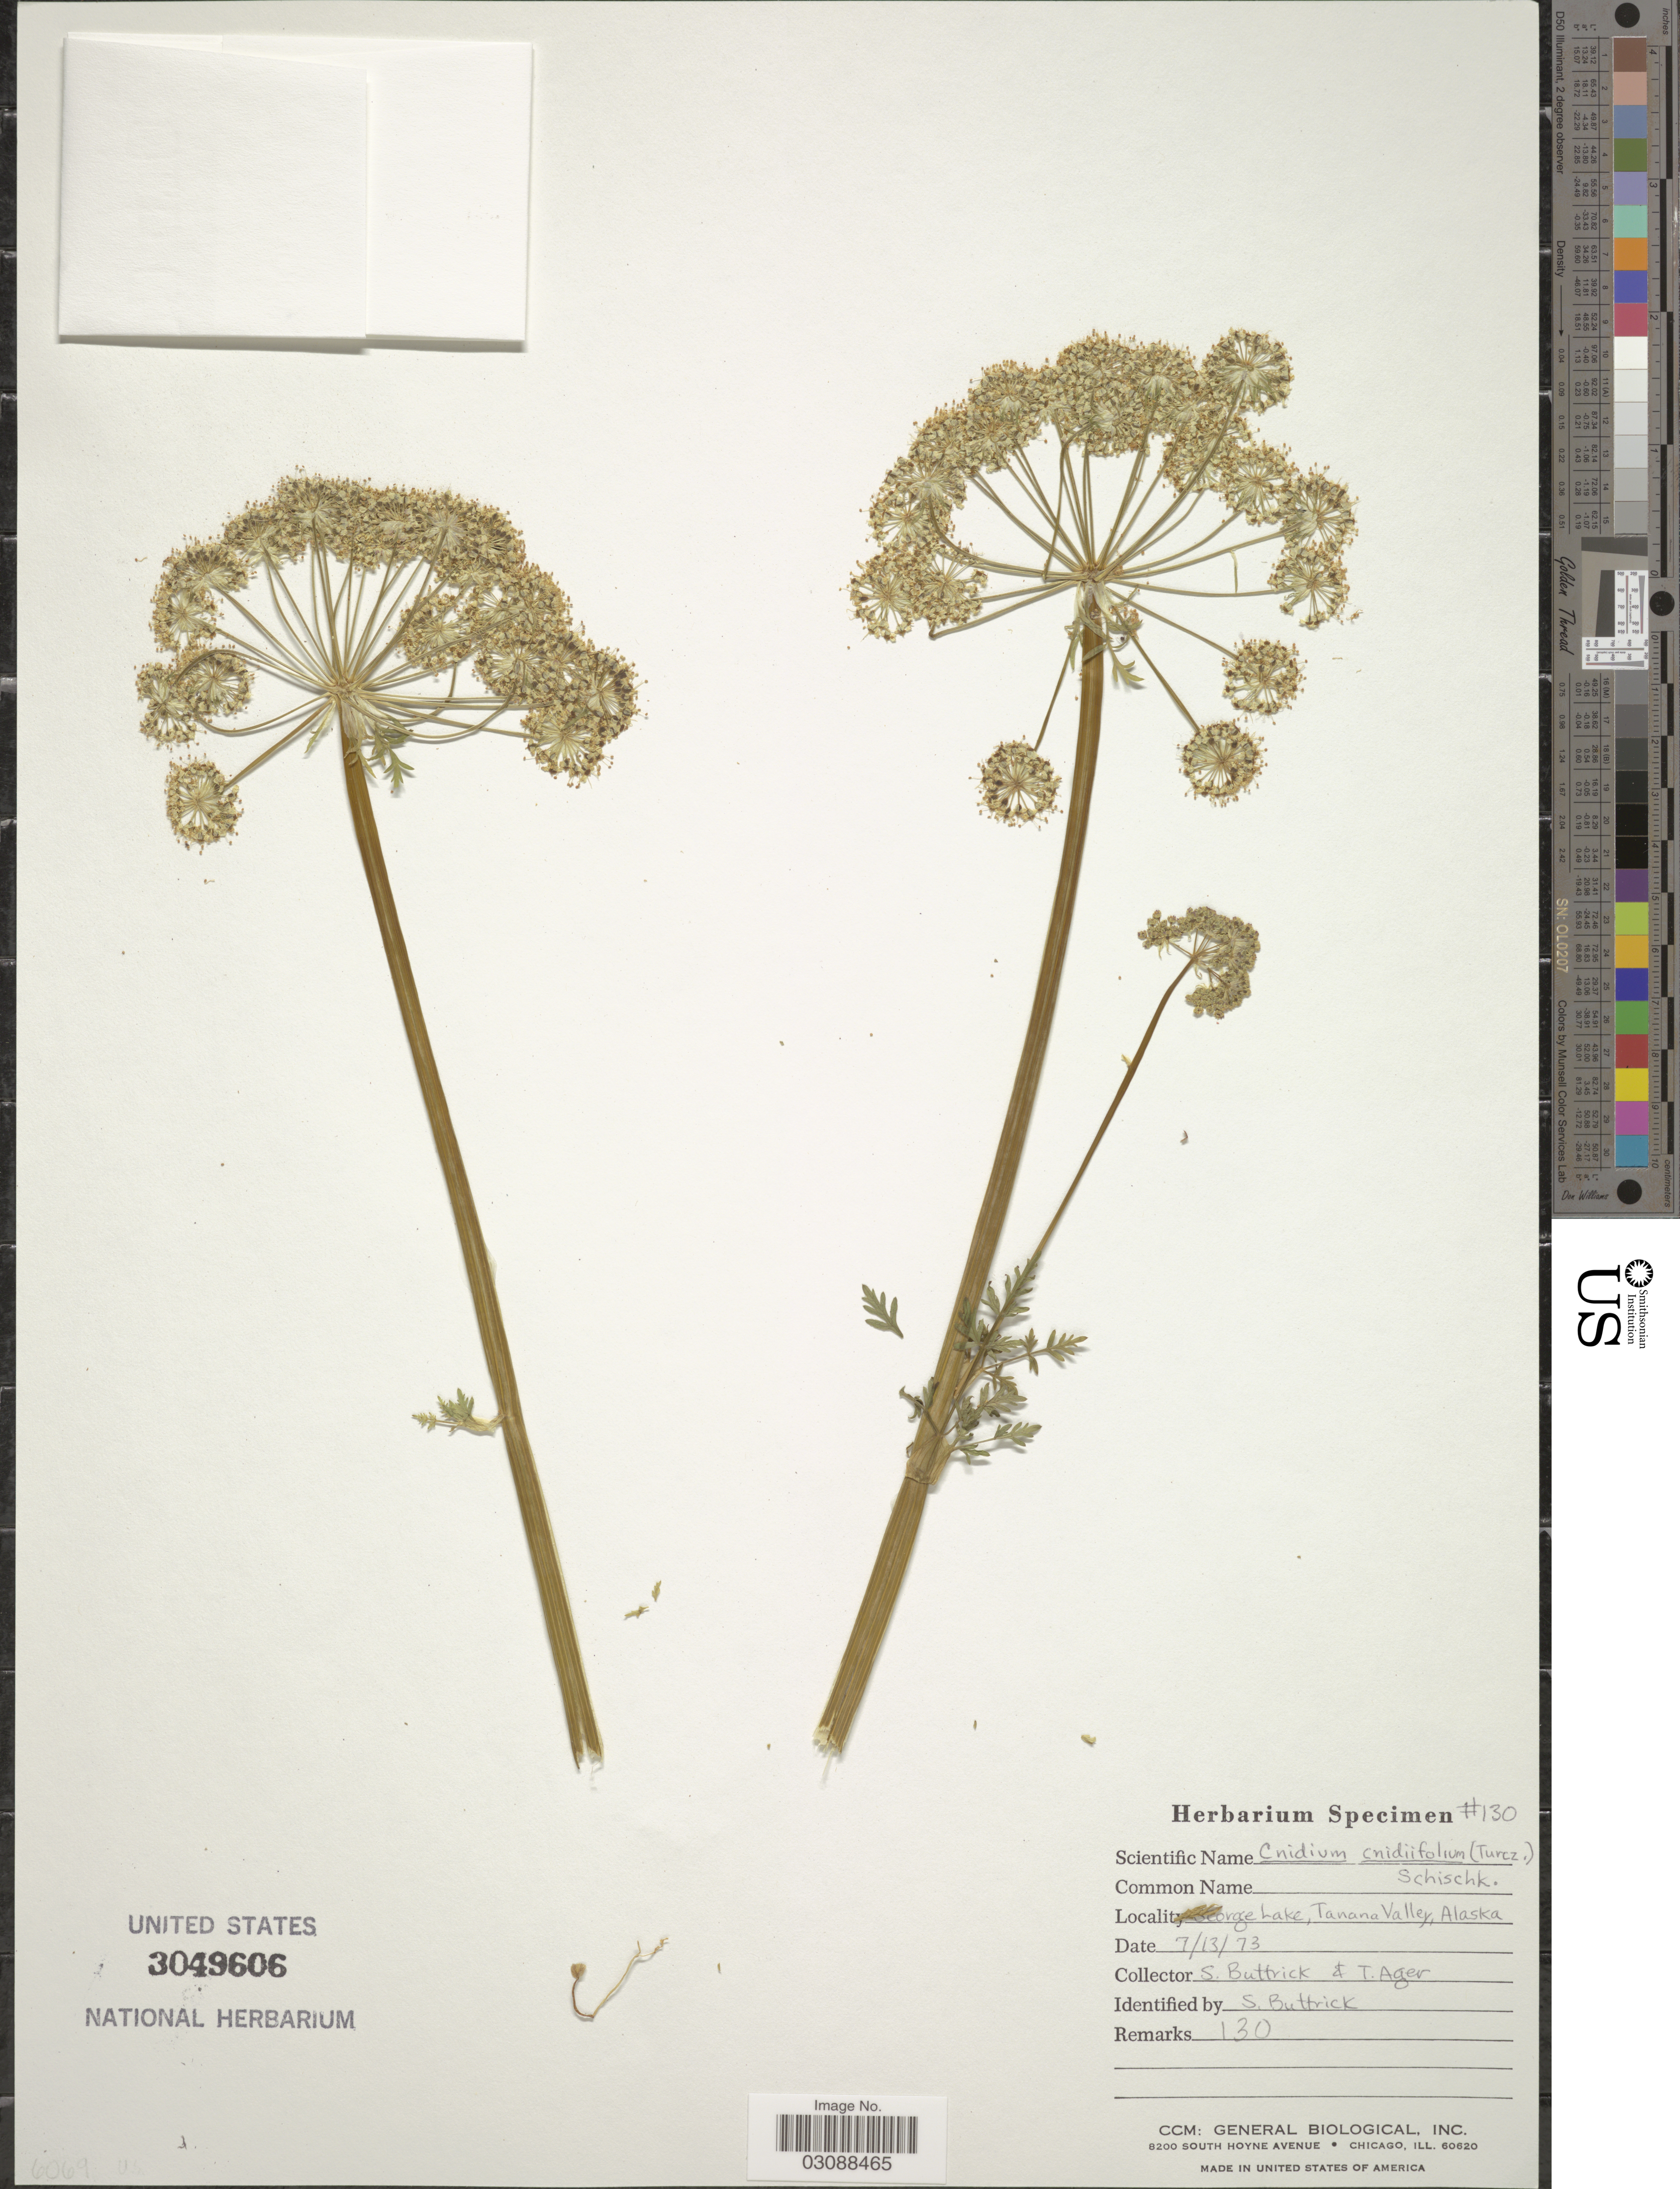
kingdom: Plantae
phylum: Tracheophyta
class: Magnoliopsida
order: Apiales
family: Apiaceae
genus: Cnidium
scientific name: Cnidium cnidiifolium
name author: (Turcz.) Schischk.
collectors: S. Buttrick & T. Ager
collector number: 130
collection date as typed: Transcribed d/m/y: 13/7/73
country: United States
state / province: Alaska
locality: George Lake, Tanana Valley.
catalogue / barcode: US 3049606